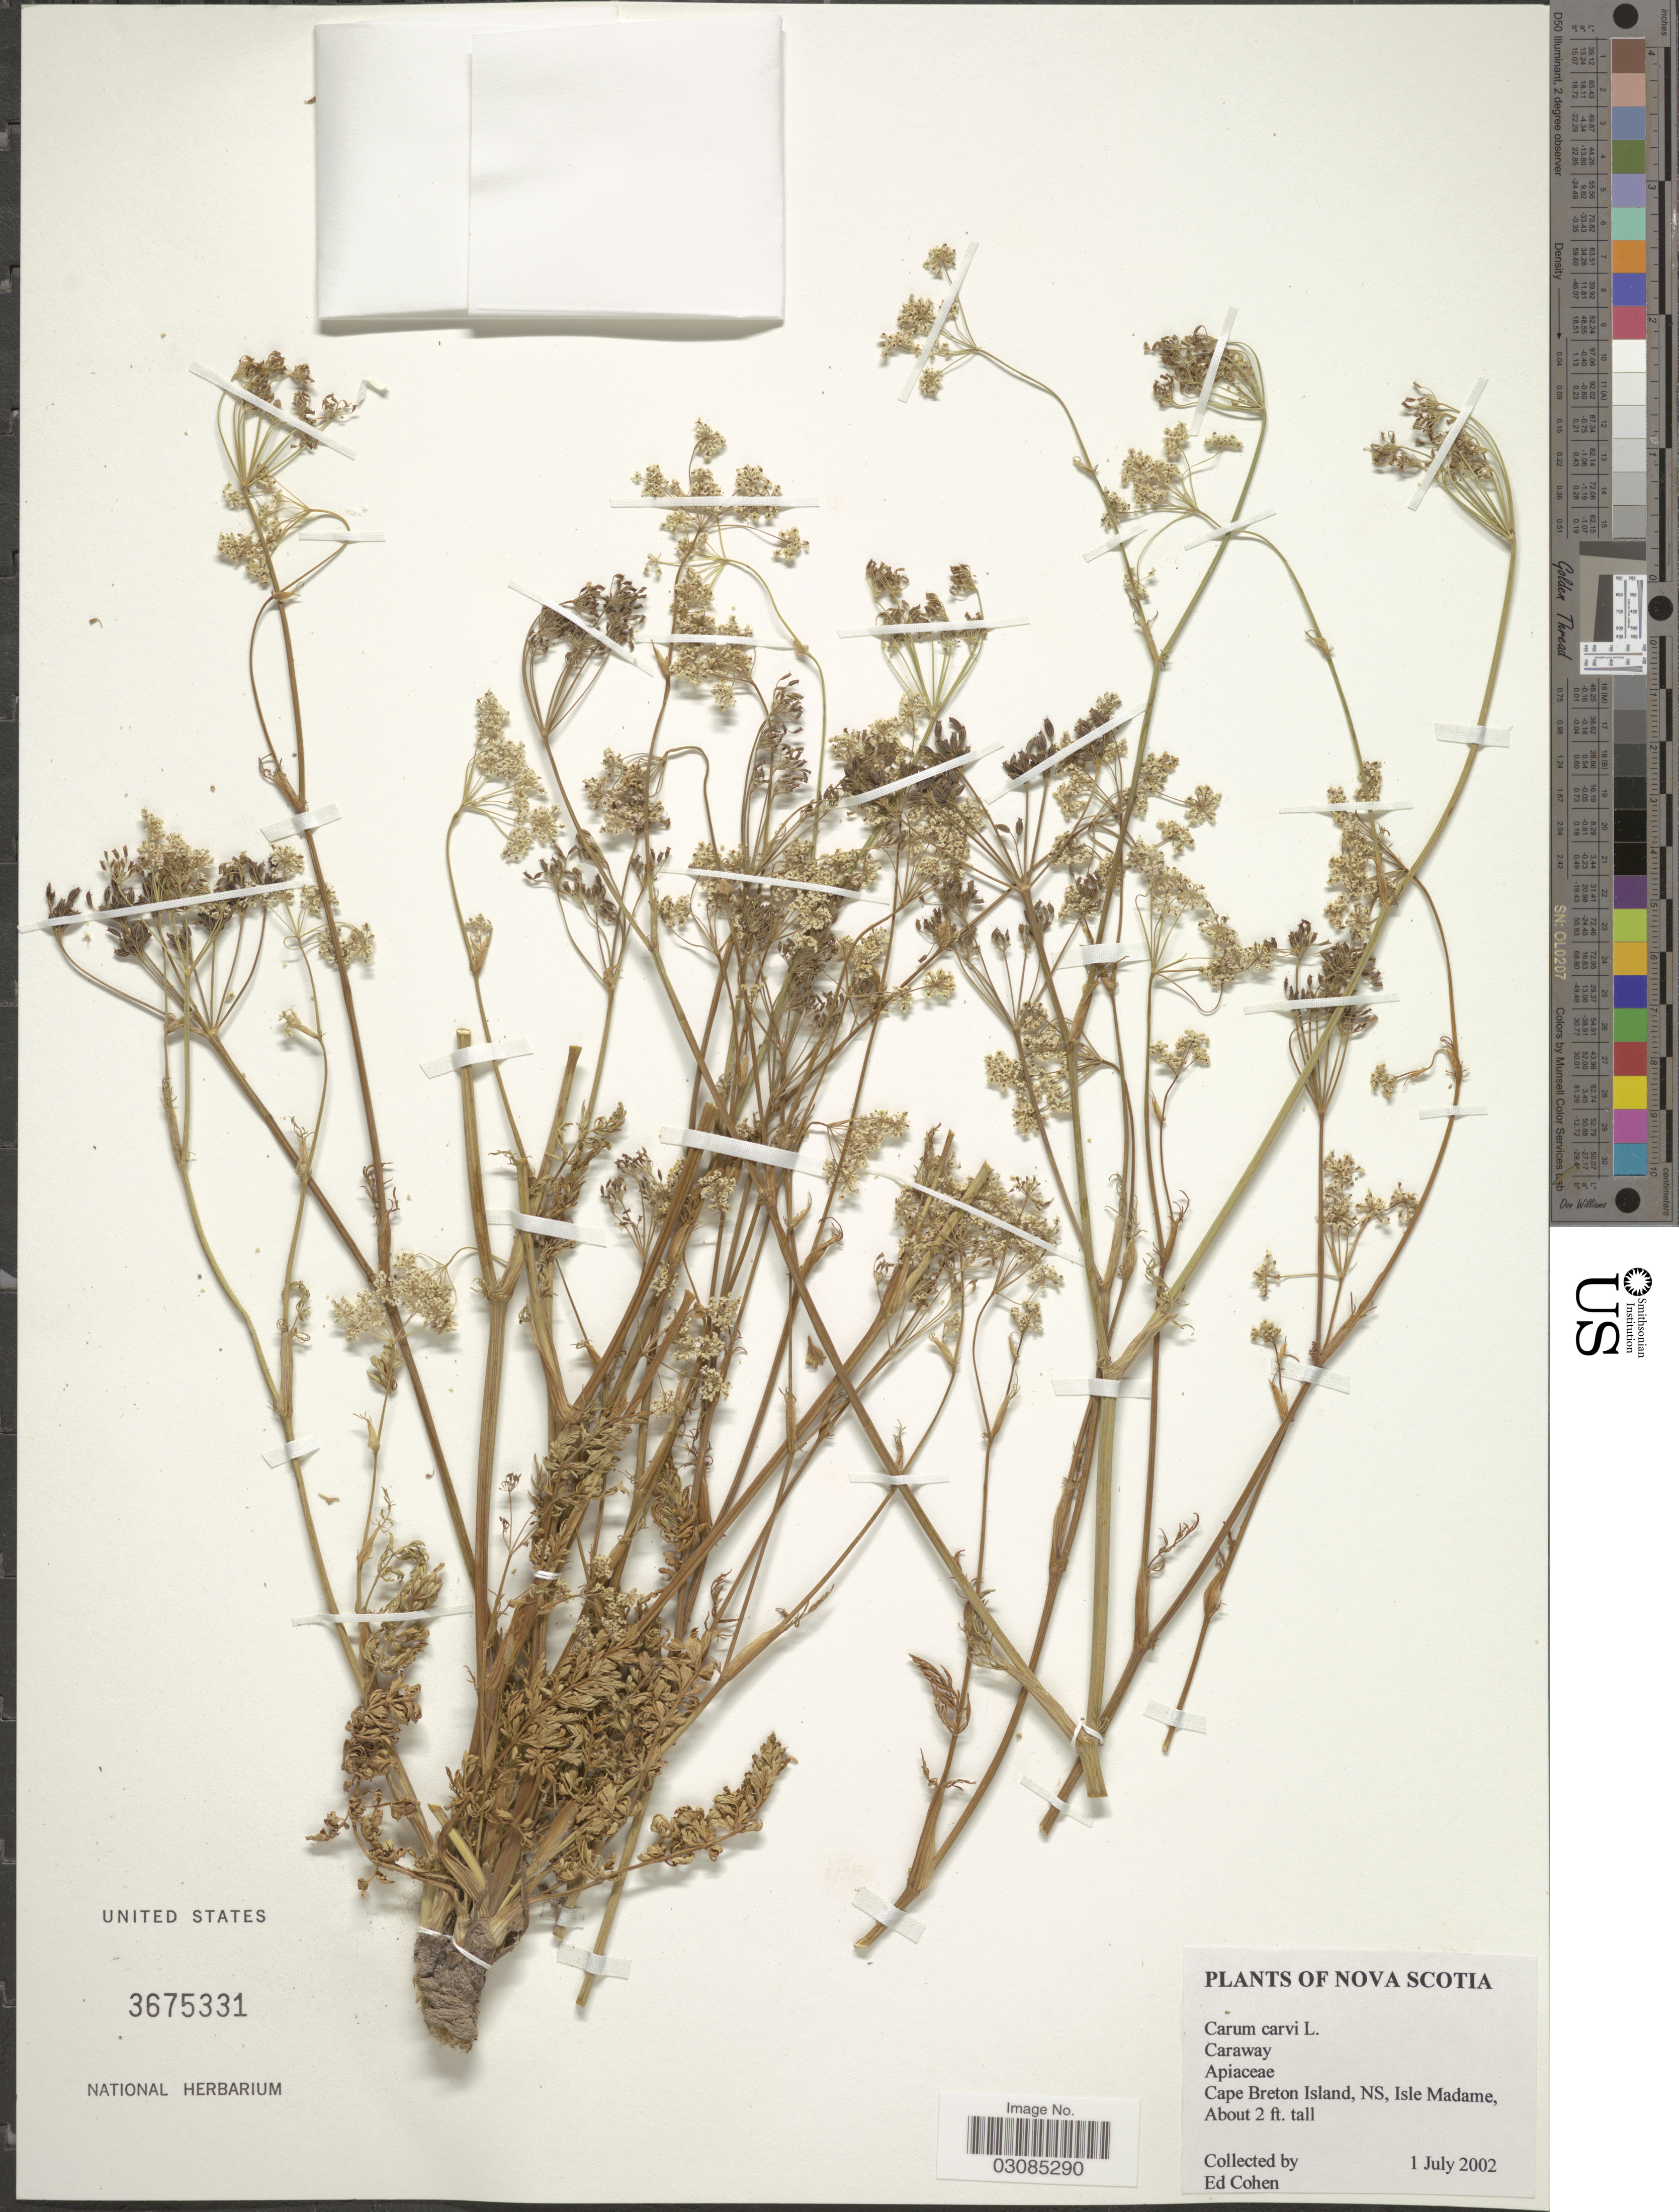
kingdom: Plantae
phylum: Tracheophyta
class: Magnoliopsida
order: Apiales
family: Apiaceae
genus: Carum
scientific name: Carum carvi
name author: L.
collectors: E. Cohen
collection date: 2002-07-01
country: Canada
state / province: Nova Scotia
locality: Cape Breton Island, NS, Isle Madame.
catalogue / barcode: US 3675331